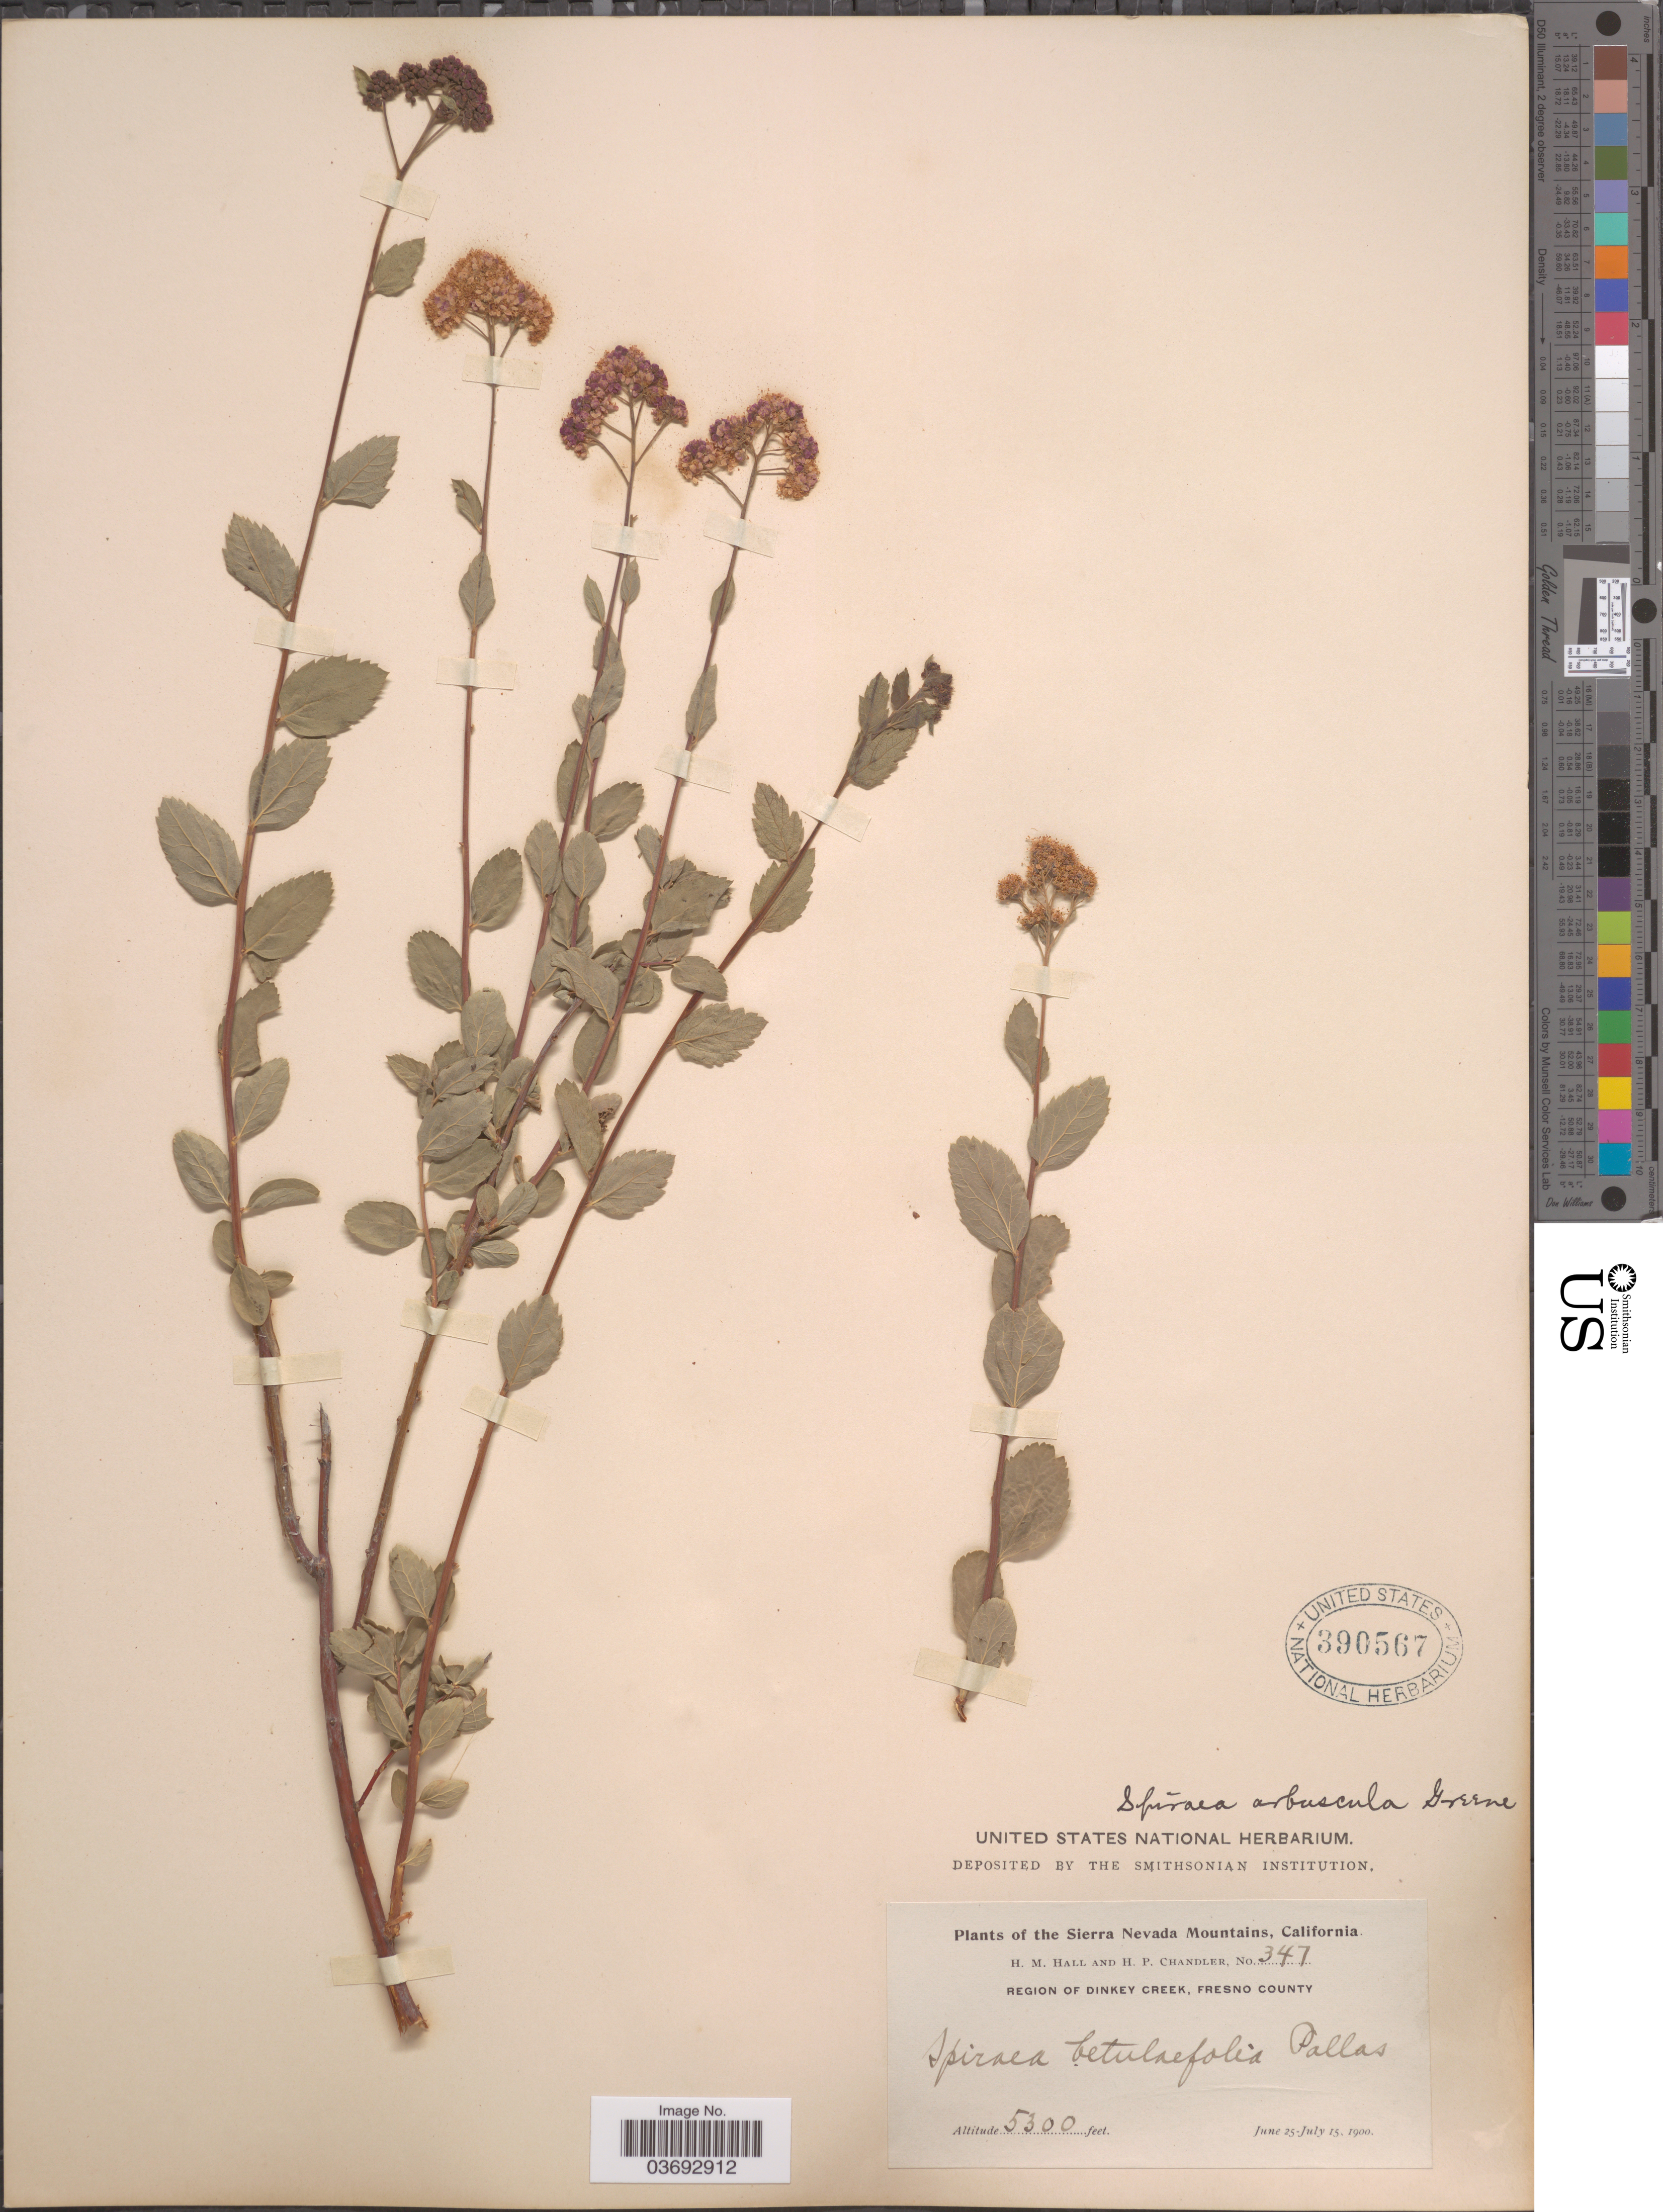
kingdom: Plantae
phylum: Tracheophyta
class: Magnoliopsida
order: Rosales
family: Rosaceae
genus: Spiraea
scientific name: Spiraea splendens var. splendens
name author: Baumann ex K. Koch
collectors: H. M. Hall & H. Chandler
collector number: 347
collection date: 1900-06-25/1900-07-15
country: United States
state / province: California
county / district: Fresno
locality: Sierra Nevada Mountains. Region of Dinkey Creek, Fresno County.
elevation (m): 1615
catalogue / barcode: US 390567